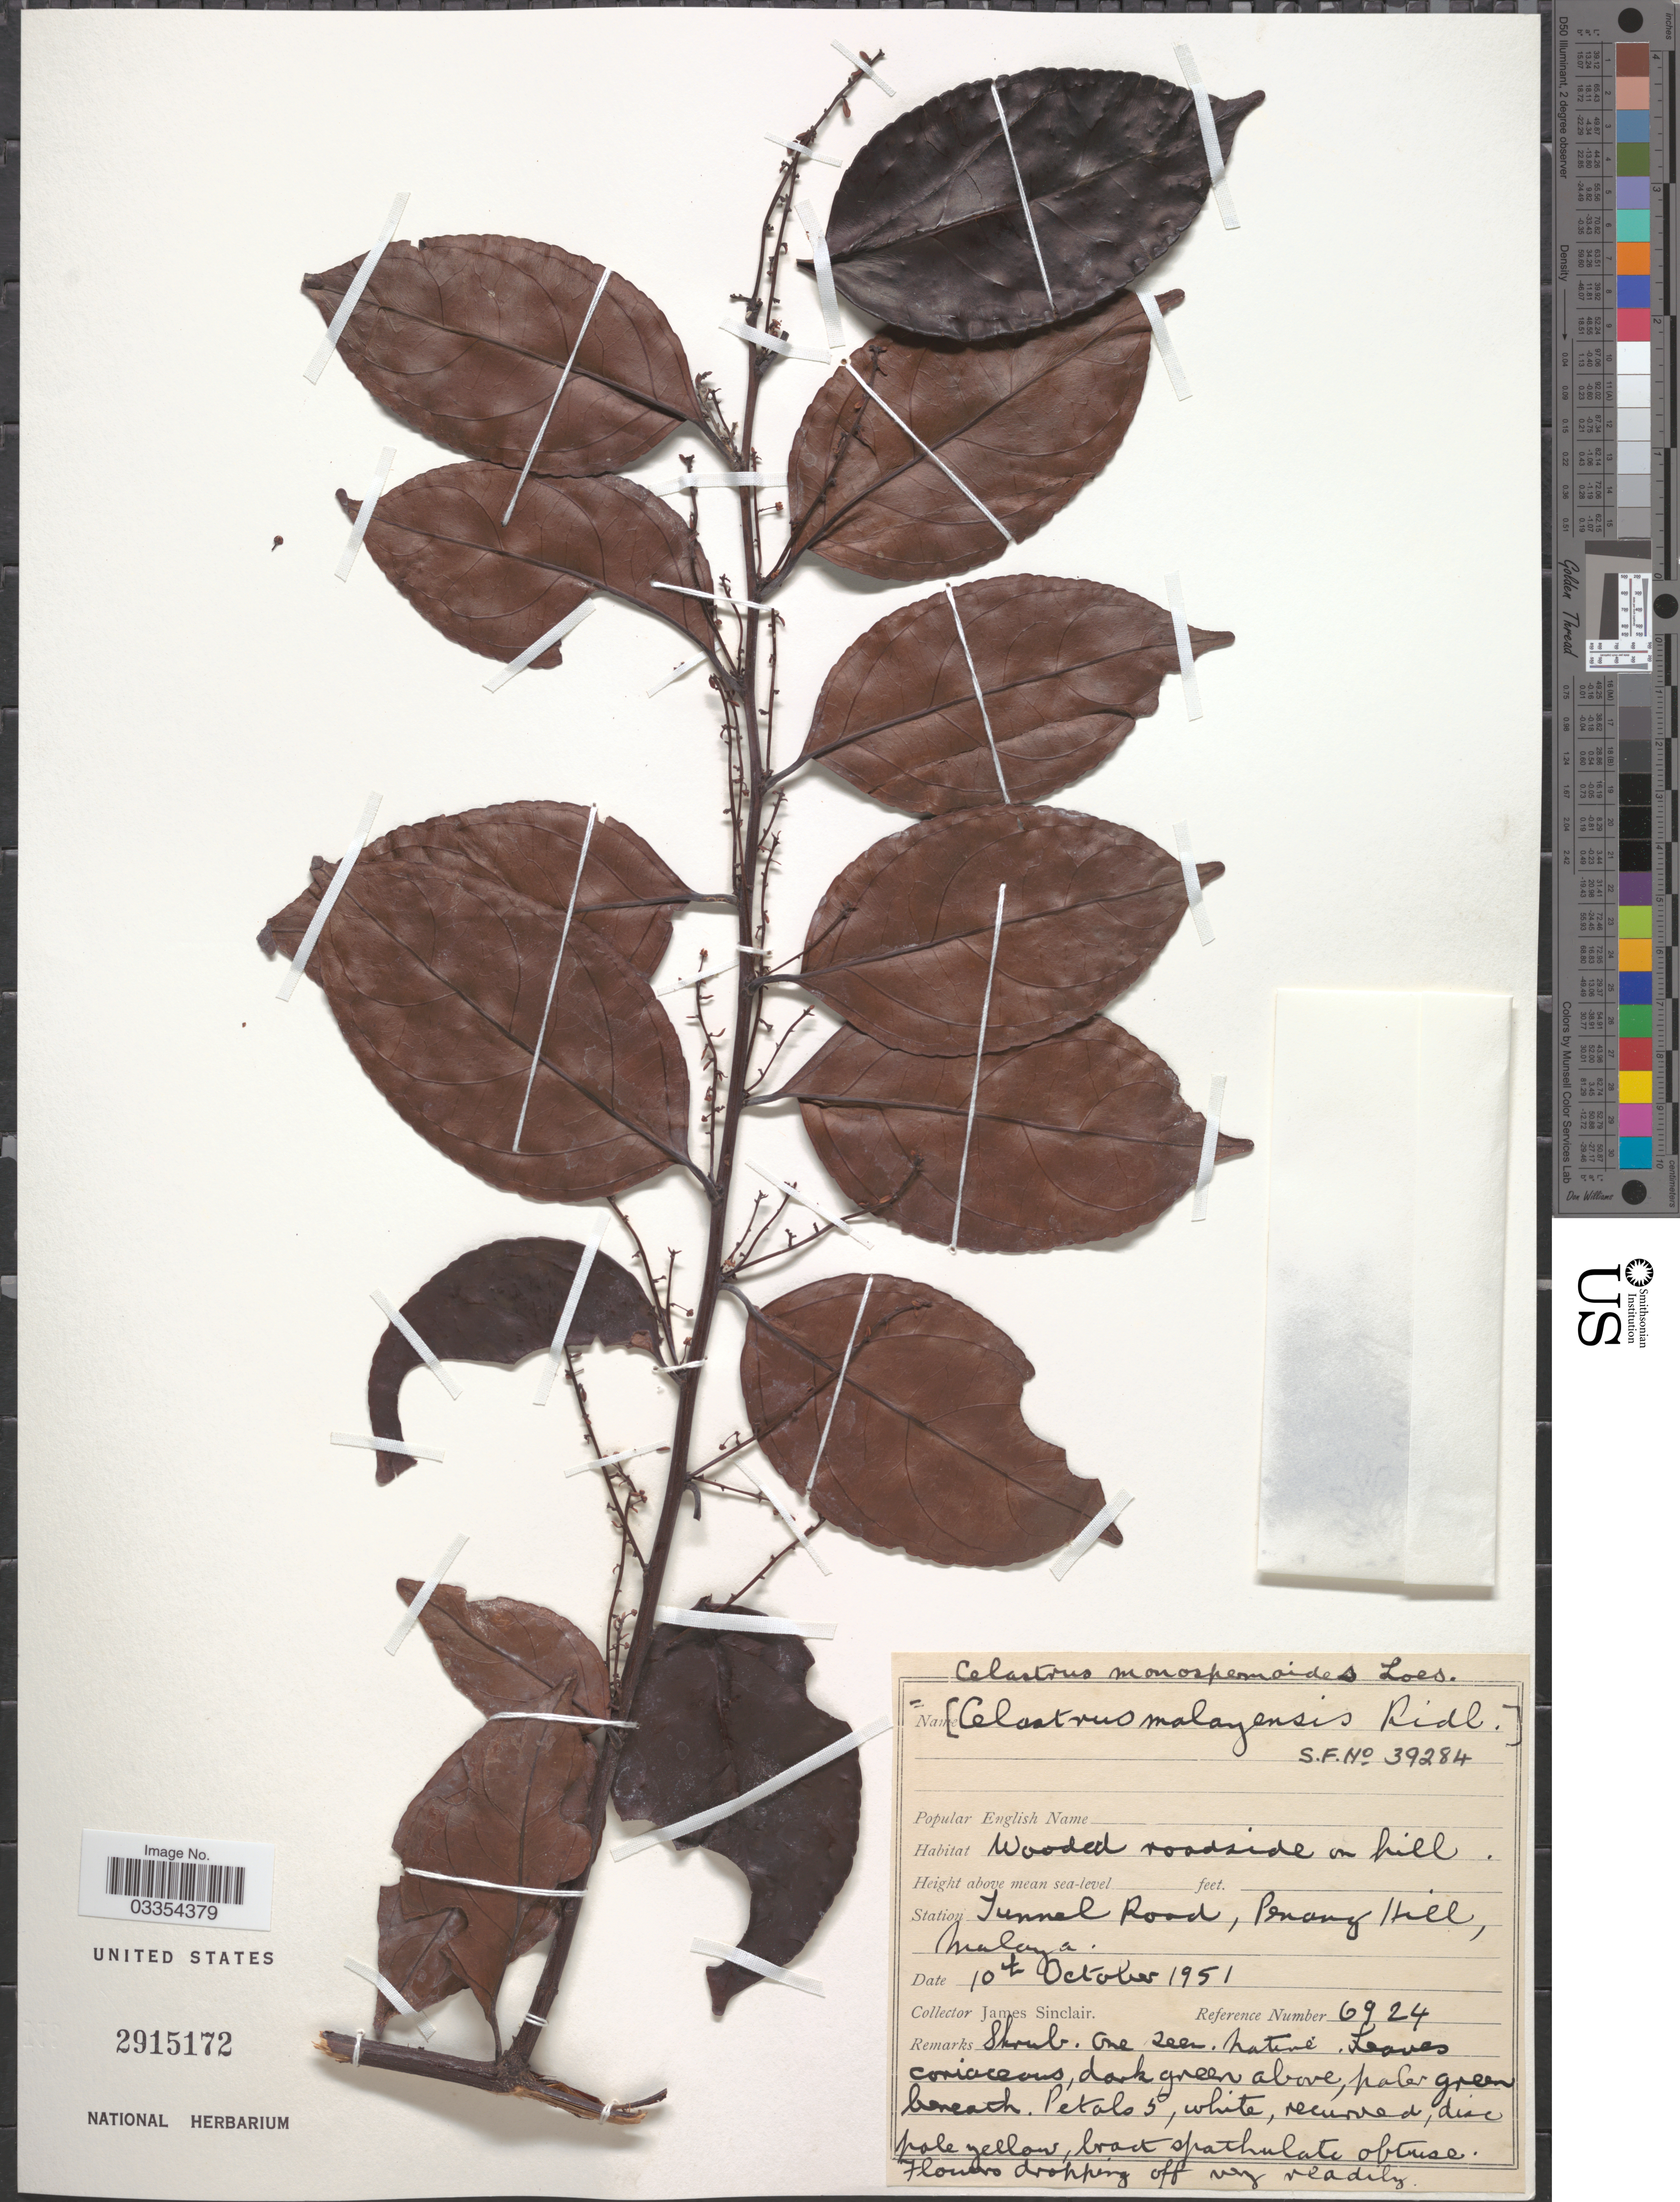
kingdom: Plantae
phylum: Tracheophyta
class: Magnoliopsida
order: Celastrales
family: Celastraceae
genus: Celastrus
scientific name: Celastrus monospermus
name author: Roxb.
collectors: J. Sinclair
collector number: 6924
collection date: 1951-10-10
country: Malaysia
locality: Station Tunnel Road, Penang Hill, Malaya.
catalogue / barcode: US 2915172